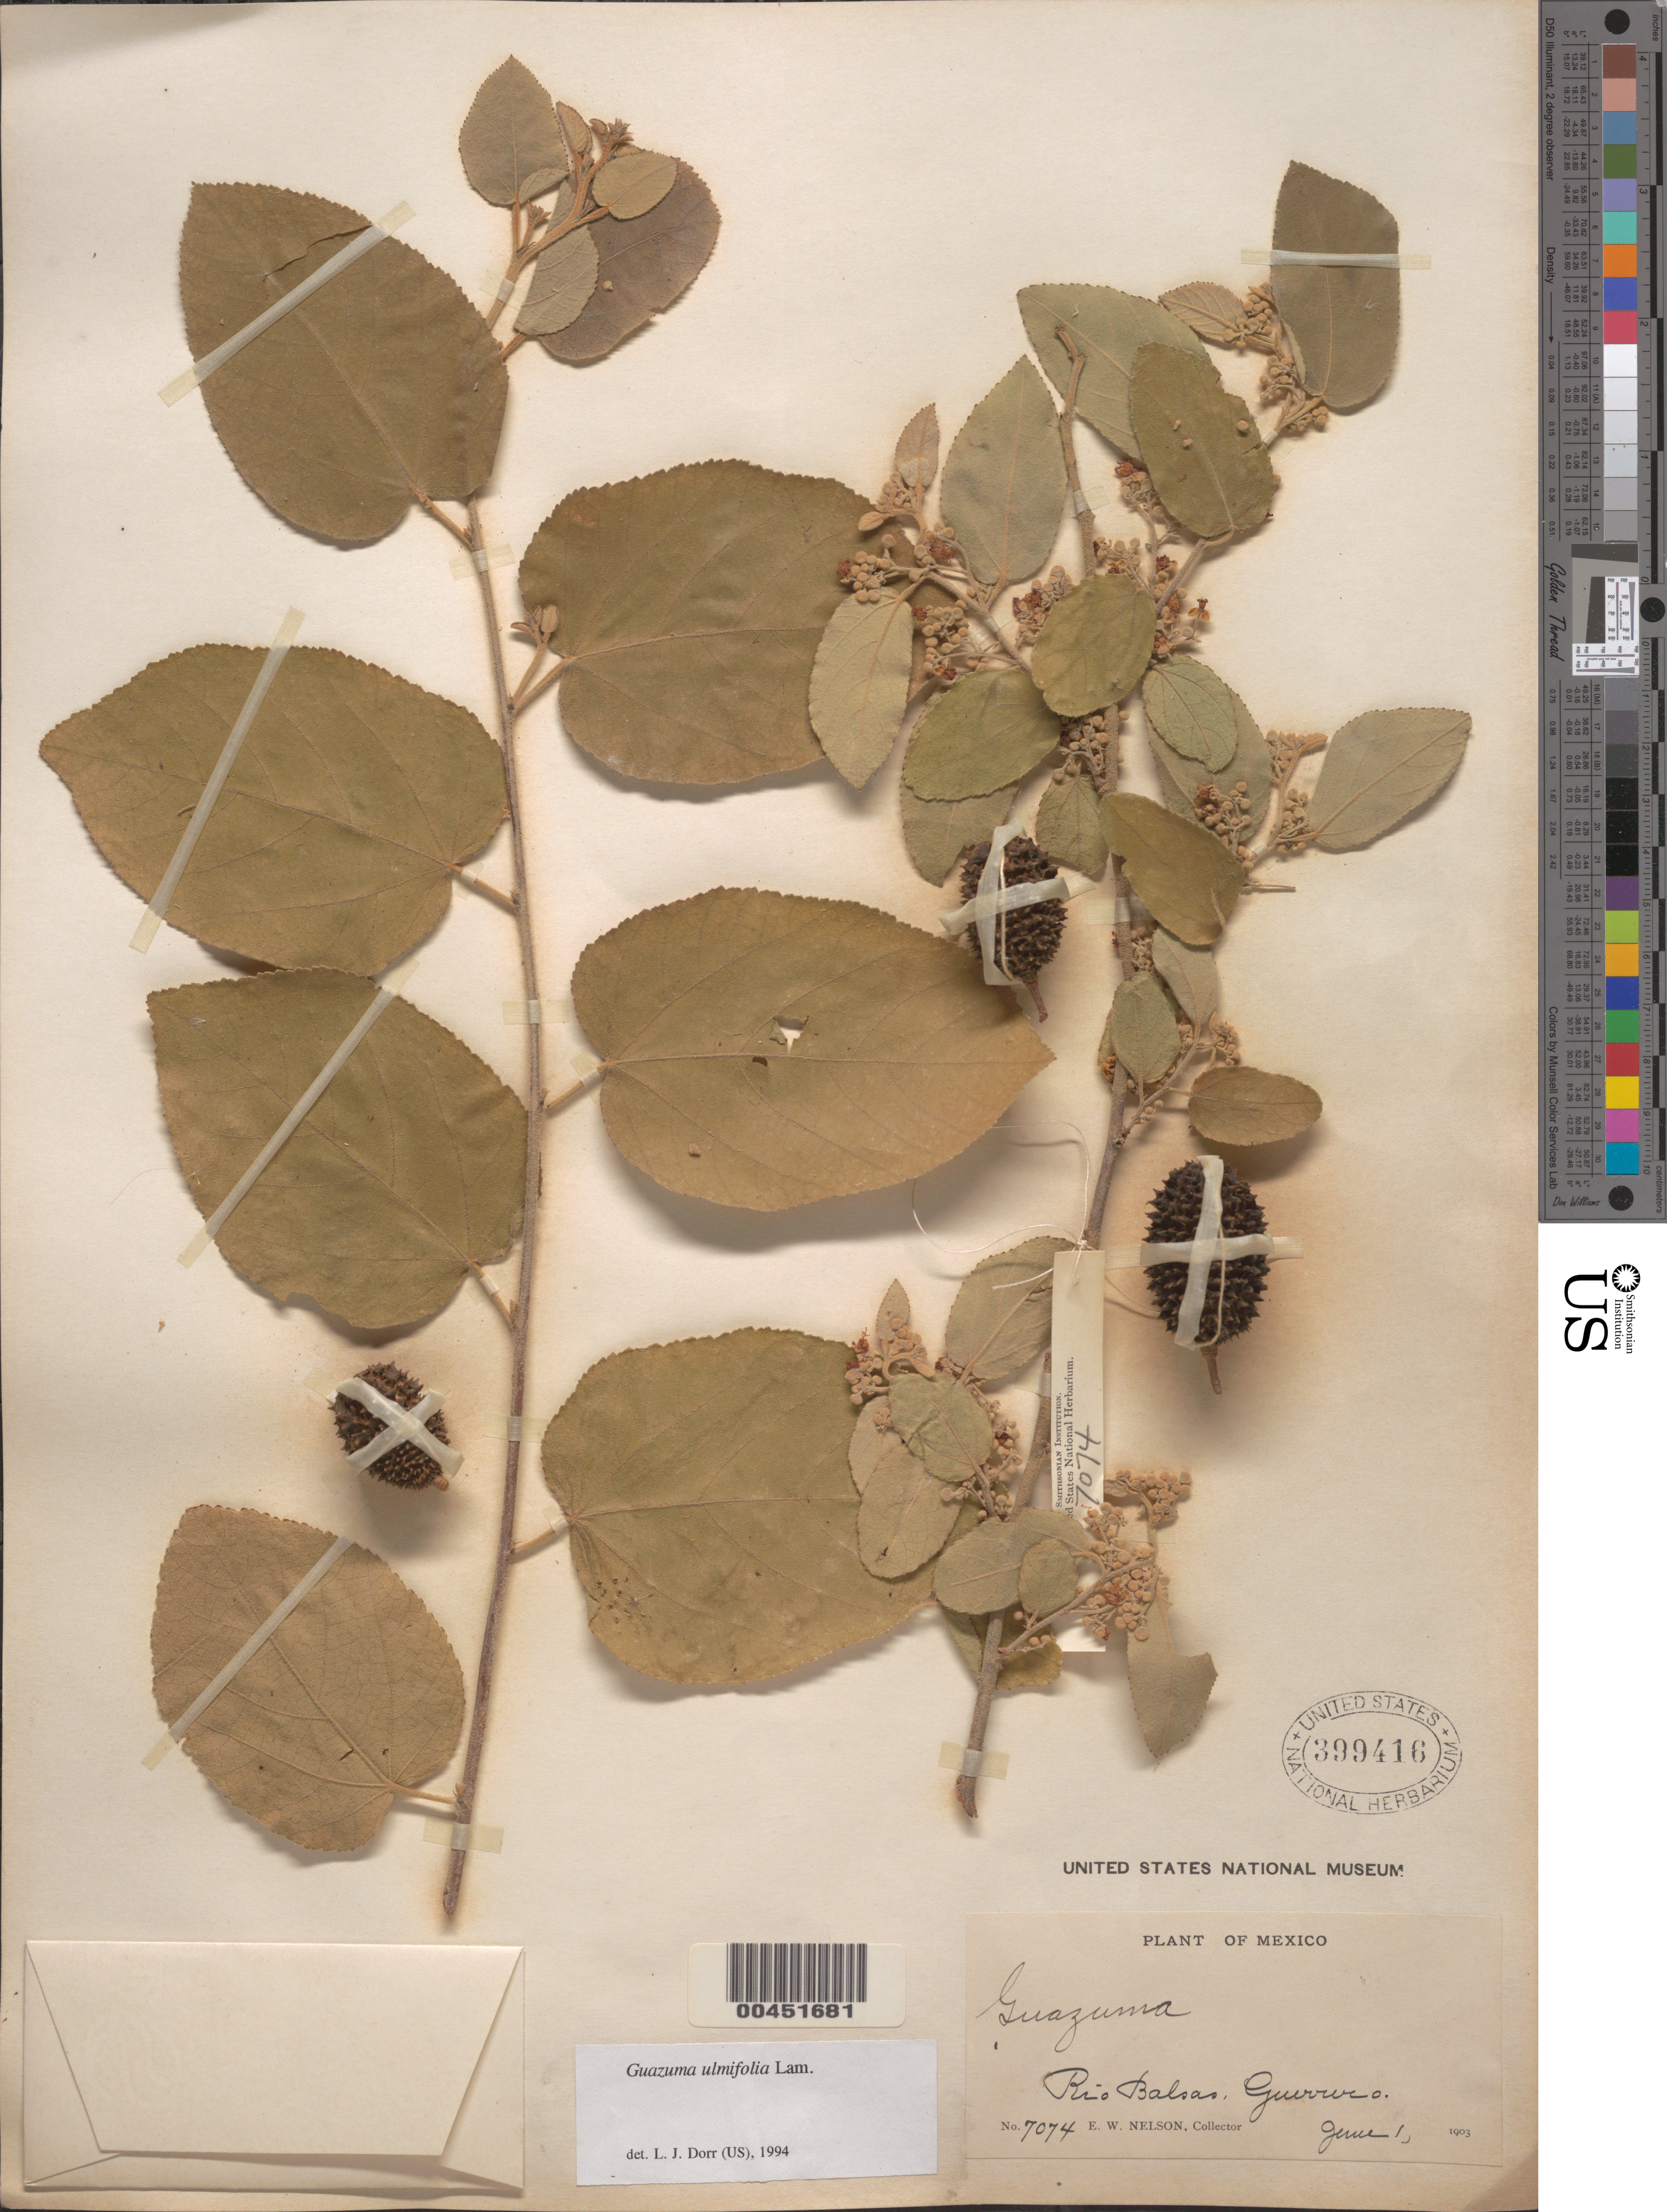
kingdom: Plantae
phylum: Tracheophyta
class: Magnoliopsida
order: Malvales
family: Malvaceae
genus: Guazuma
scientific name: Guazuma ulmifolia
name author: Lam.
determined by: Dorr, L. J., (BOT), Smithsonian Institution - National Museum of Natural History (UNITED STATES)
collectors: E. W. Nelson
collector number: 7074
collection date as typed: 01 Jun 1903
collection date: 1903-06-01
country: Mexico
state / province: Guerrero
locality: Rio Balsas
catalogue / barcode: US 399416